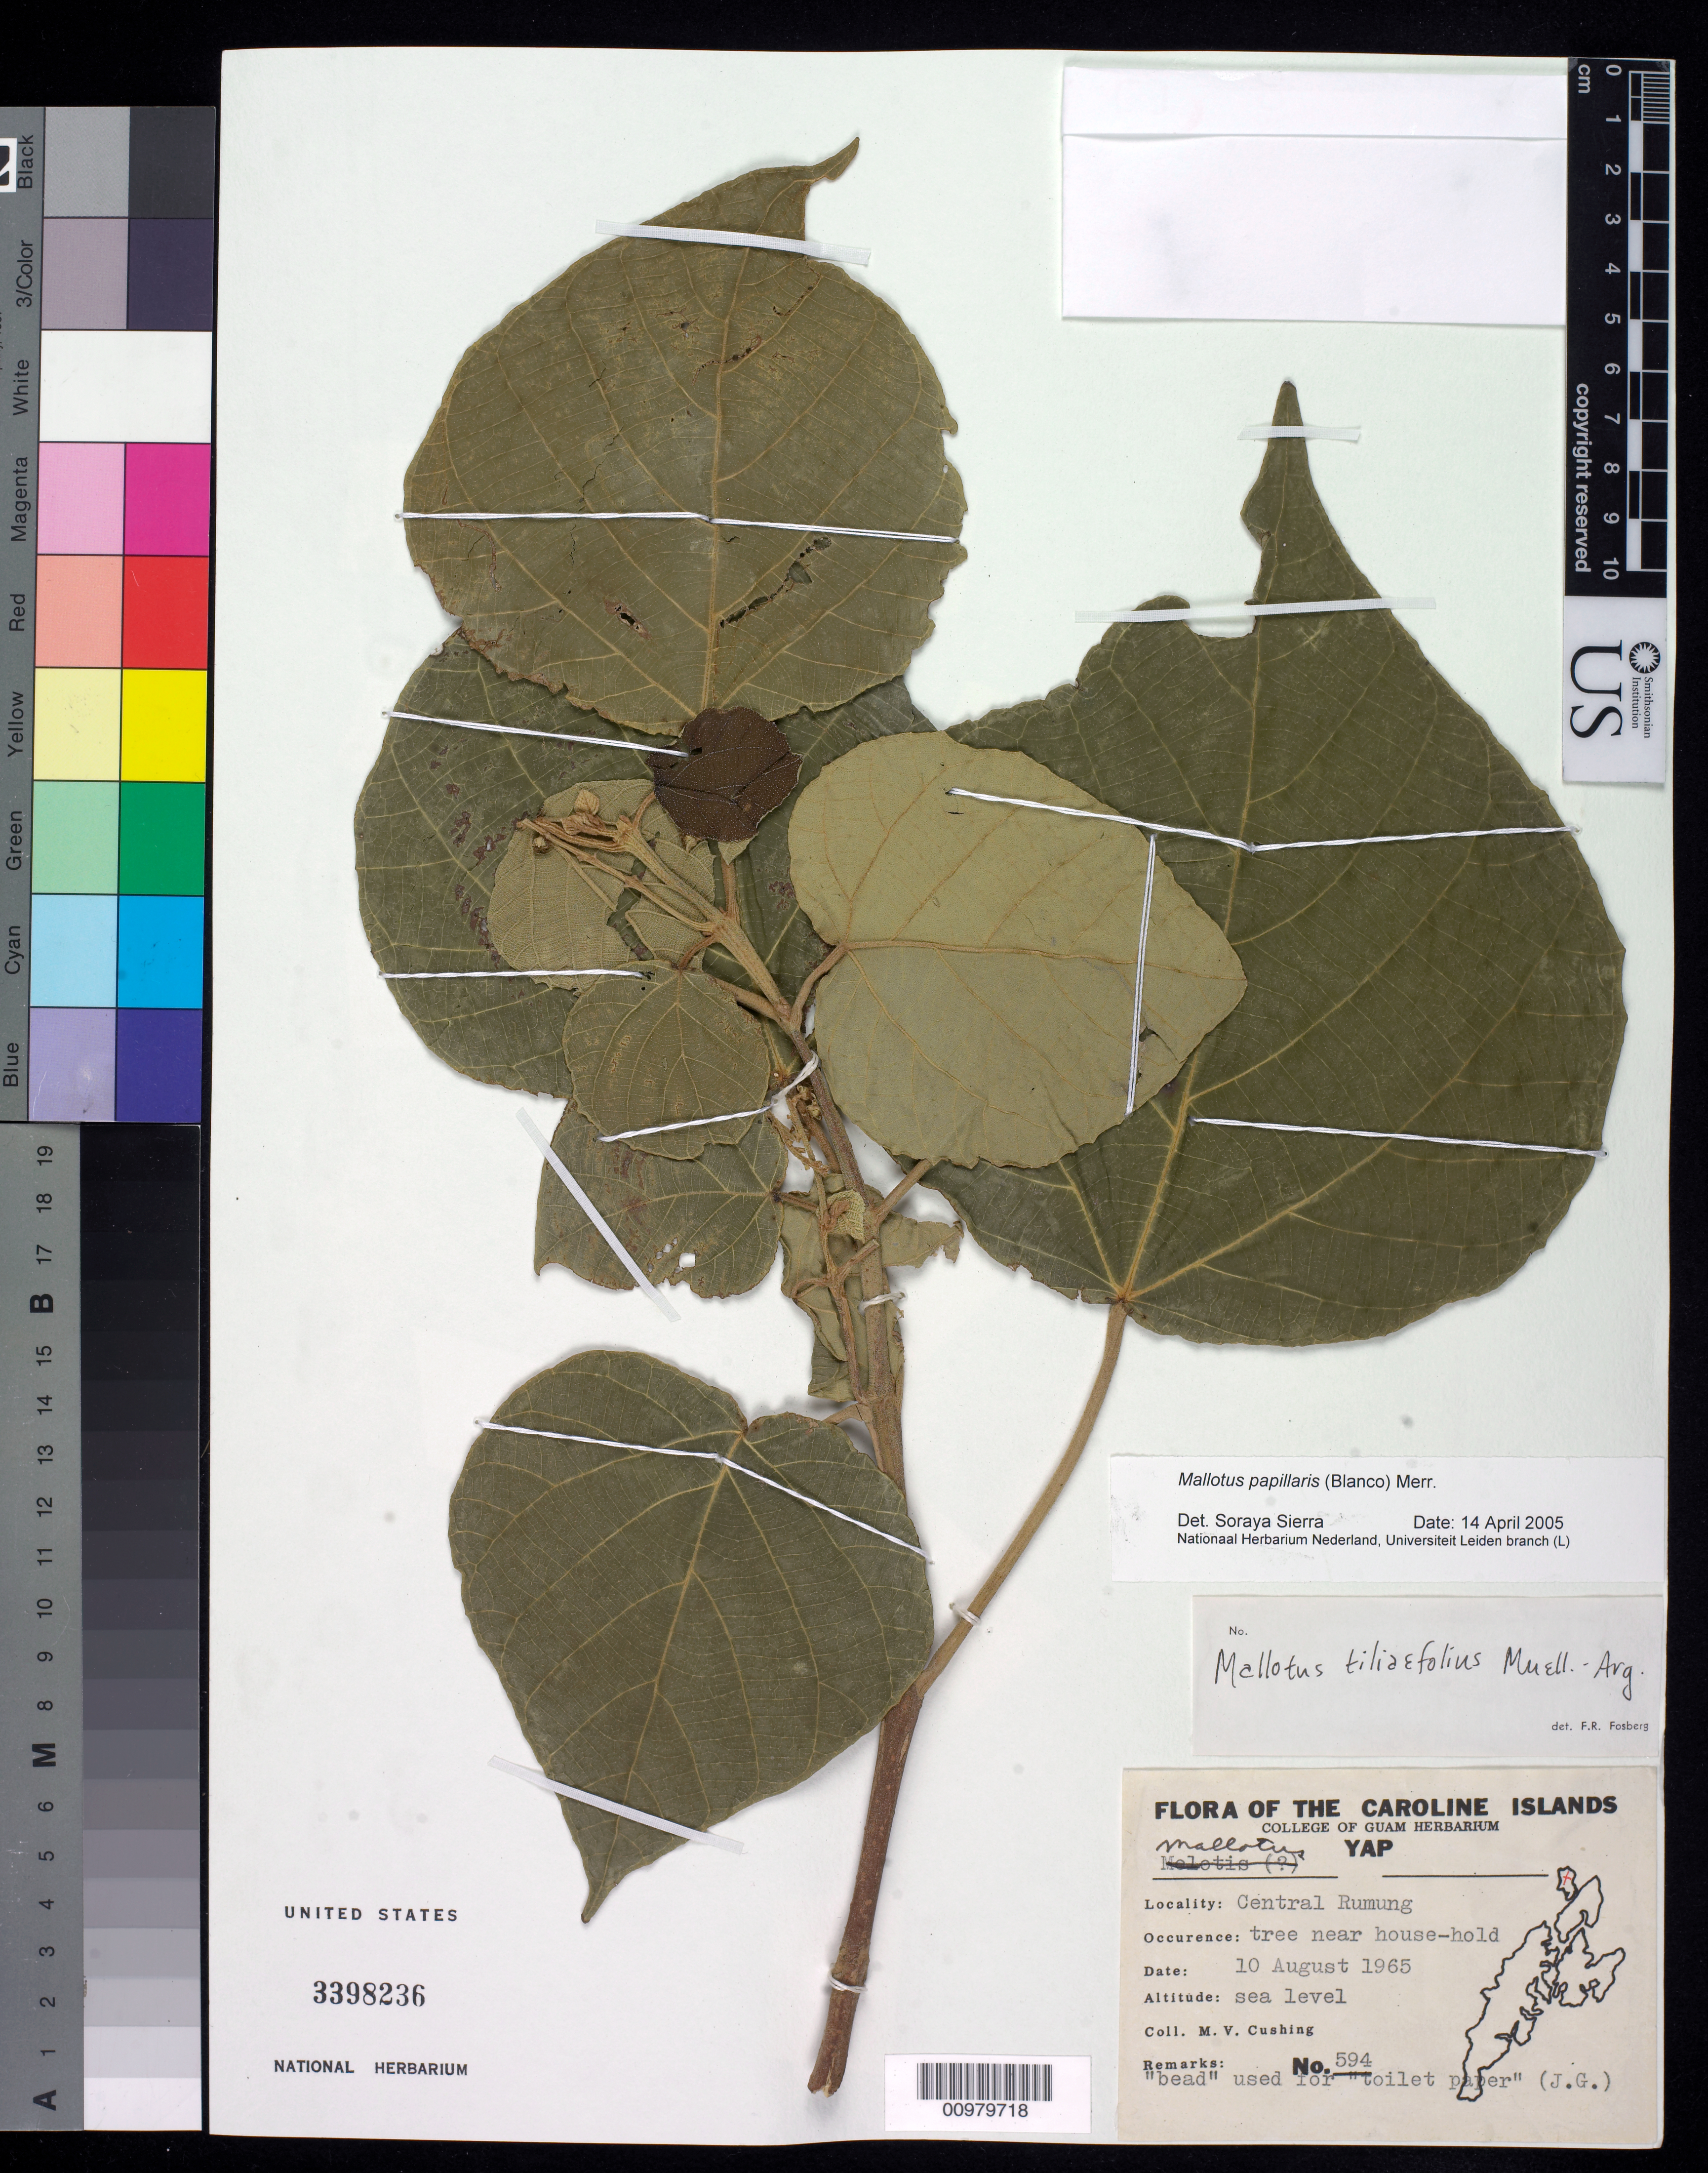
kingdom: Plantae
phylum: Tracheophyta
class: Magnoliopsida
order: Malpighiales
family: Euphorbiaceae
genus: Mallotus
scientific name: Mallotus papillaris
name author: (Blanco) Merr.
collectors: M. V. Cushing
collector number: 594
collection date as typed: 10 Aug 1965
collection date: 1965-08-10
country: Micronesia, Federated States of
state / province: Yap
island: Rumung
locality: tree near household, Central Rumung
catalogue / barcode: US 3398236